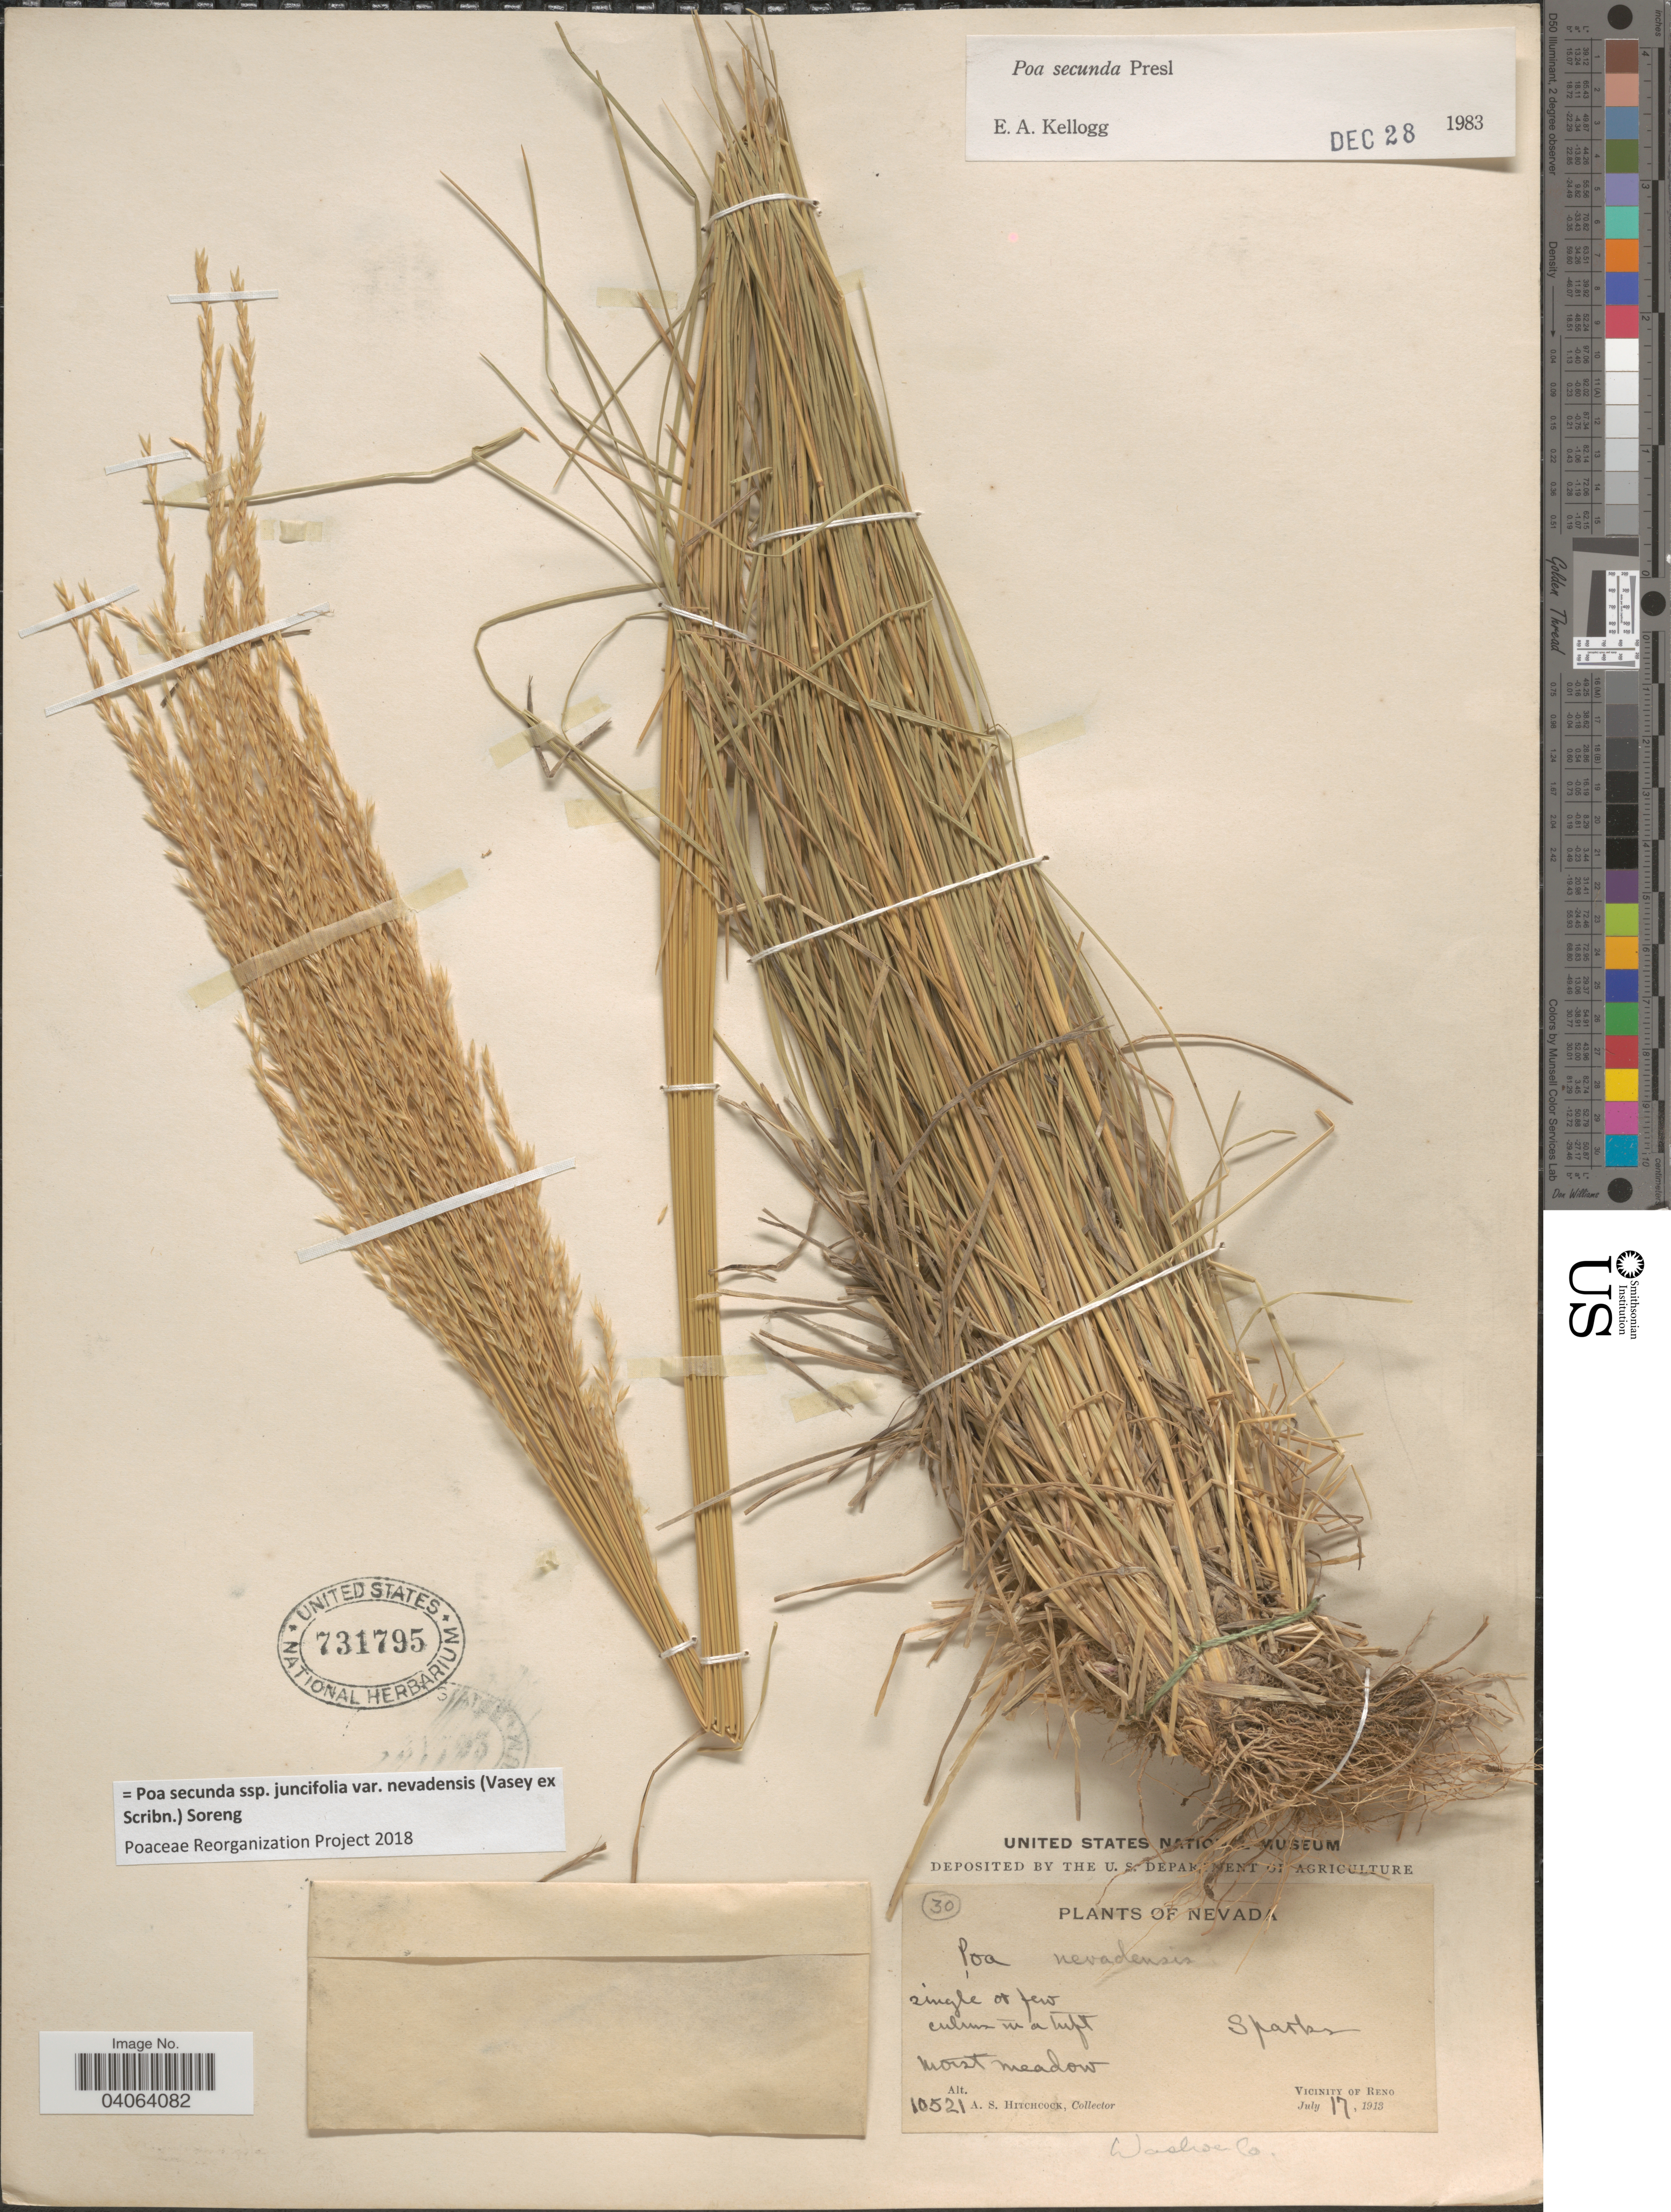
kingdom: Plantae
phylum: Tracheophyta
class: Liliopsida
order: Poales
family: Poaceae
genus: Poa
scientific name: Poa secunda subsp. juncifolia var. nevadensis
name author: (Vasey ex Scribn.) Soreng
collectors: A. S. Hitchcock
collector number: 10521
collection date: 1913-07-17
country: United States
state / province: Nevada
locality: Sparks. Vicinity of Reno. Washoe Co.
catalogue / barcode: US 731795